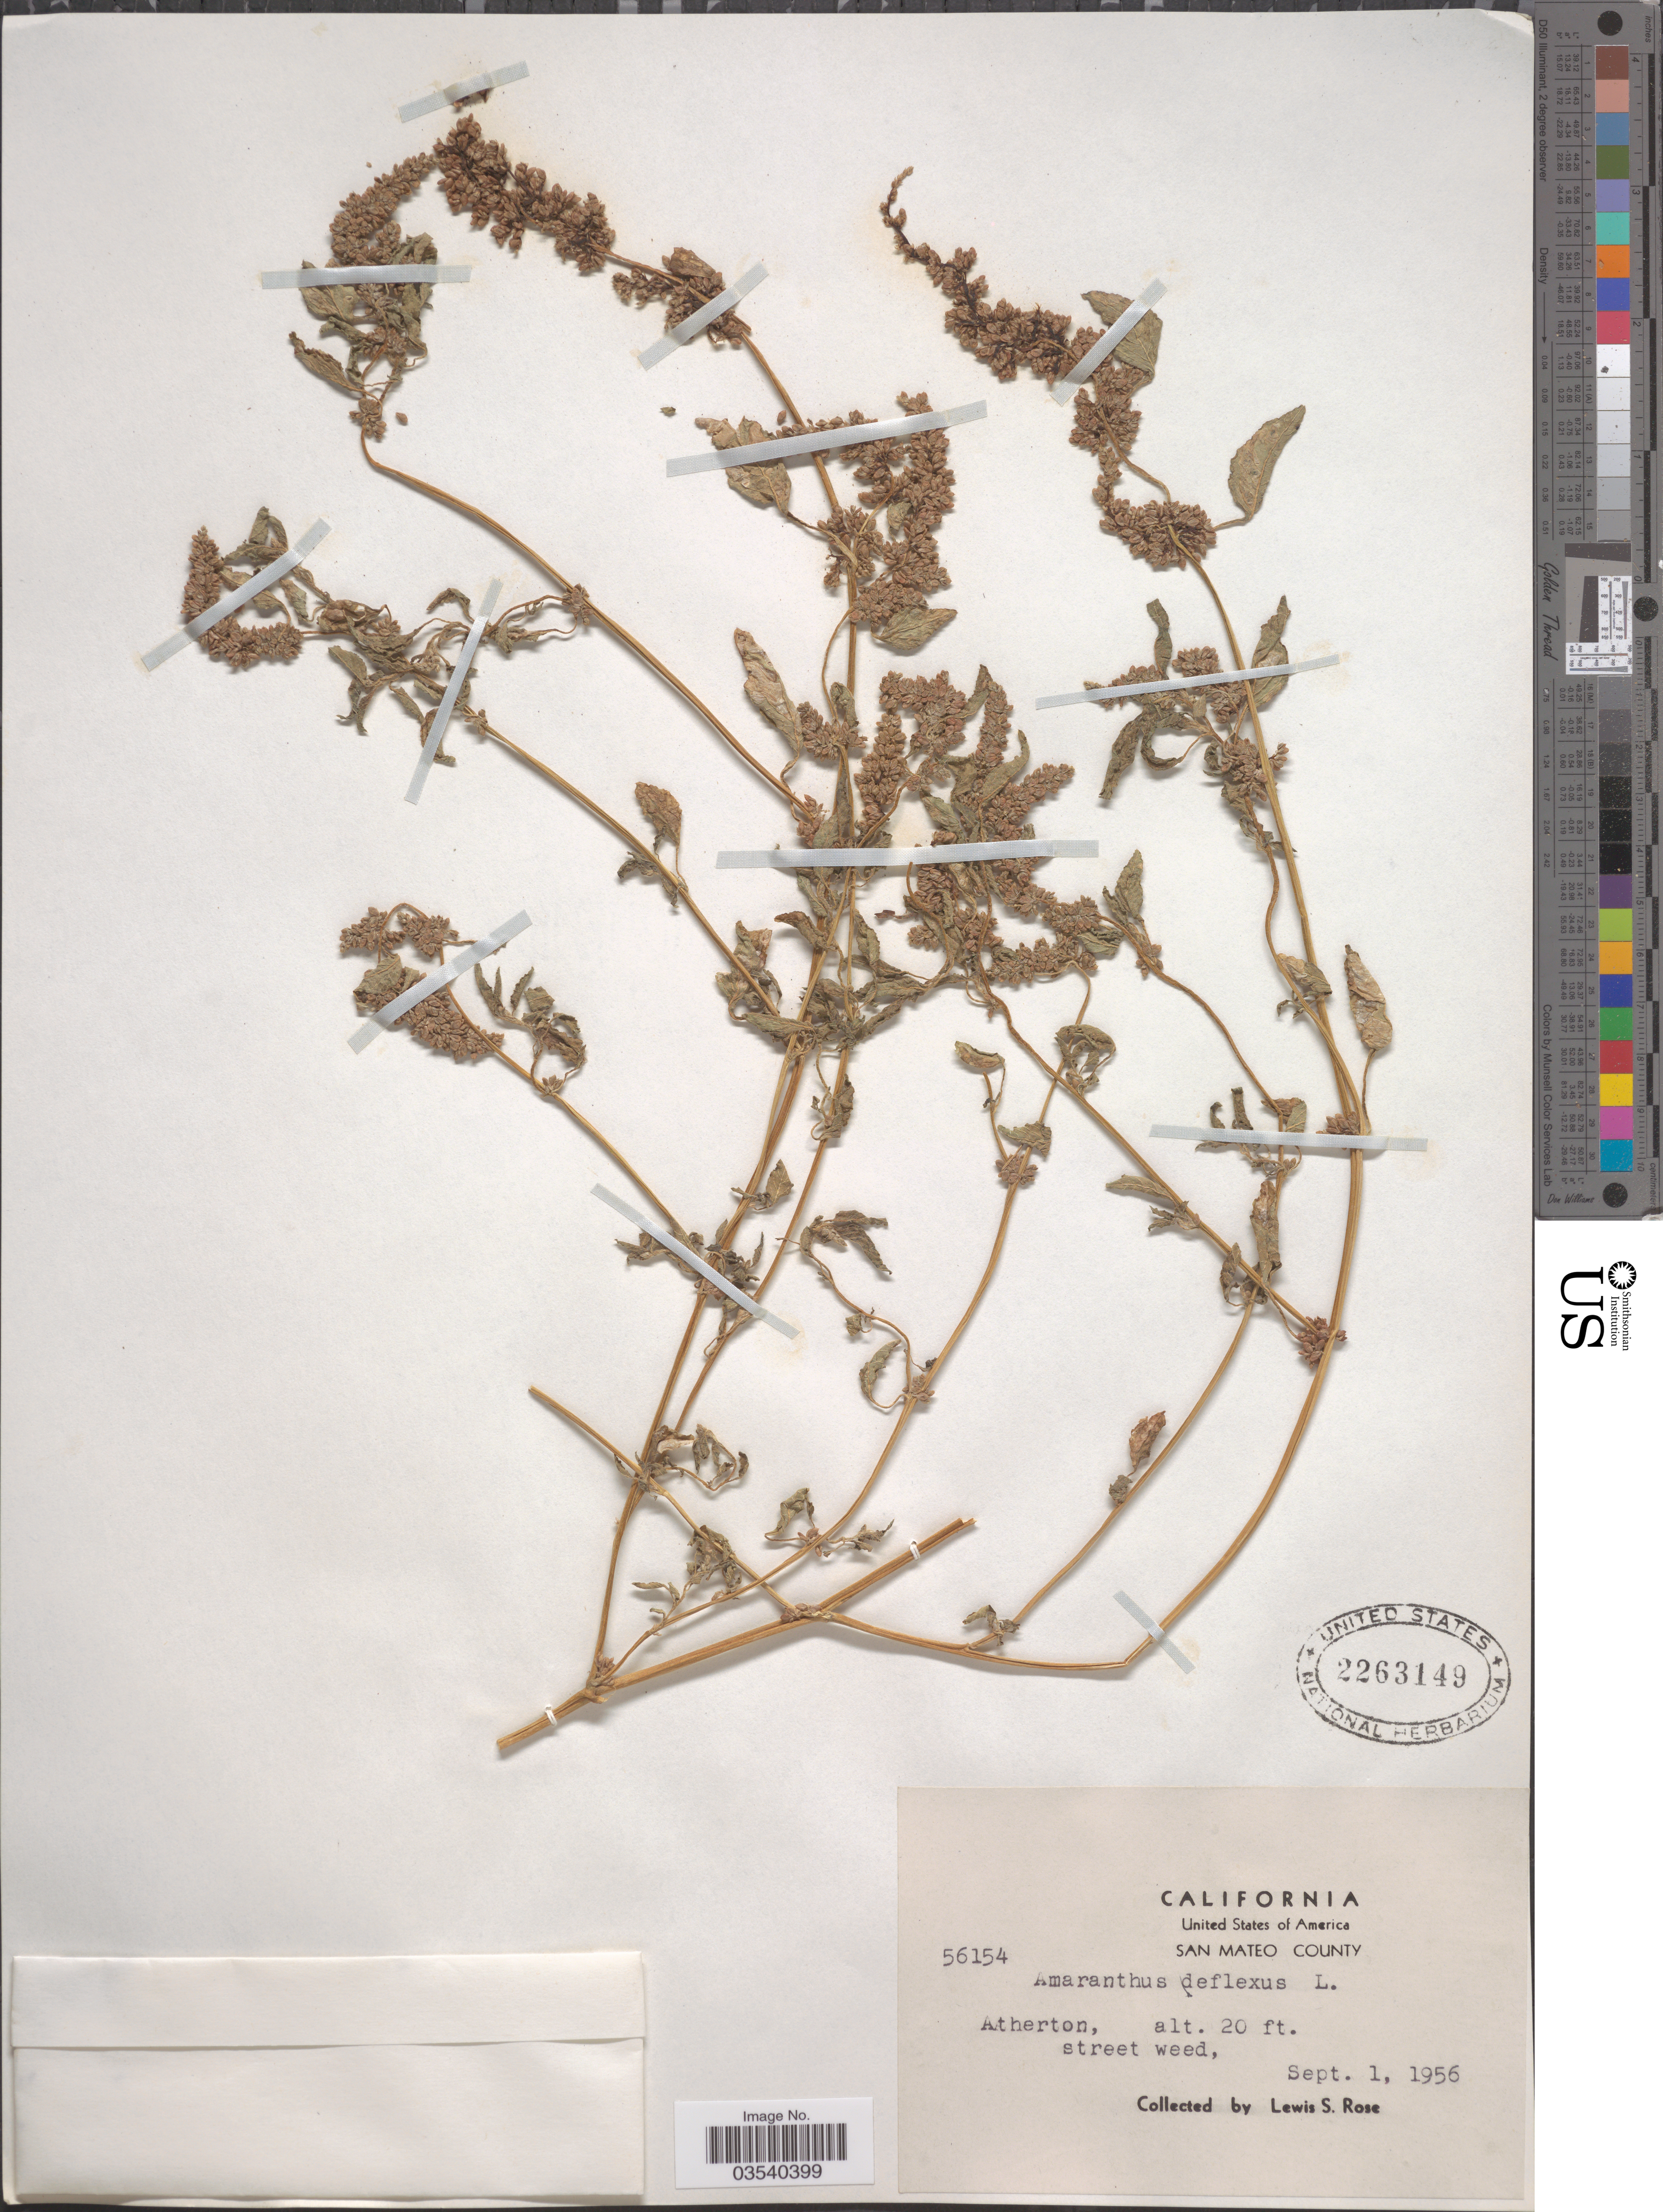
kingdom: Plantae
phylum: Tracheophyta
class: Magnoliopsida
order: Caryophyllales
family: Amaranthaceae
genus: Amaranthus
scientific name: Amaranthus deflexus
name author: L.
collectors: L. S. Rose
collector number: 56154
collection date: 1956-09-01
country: United States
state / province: California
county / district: San Mateo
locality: San Mateo County. Atherton.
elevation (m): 6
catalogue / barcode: US 2263149